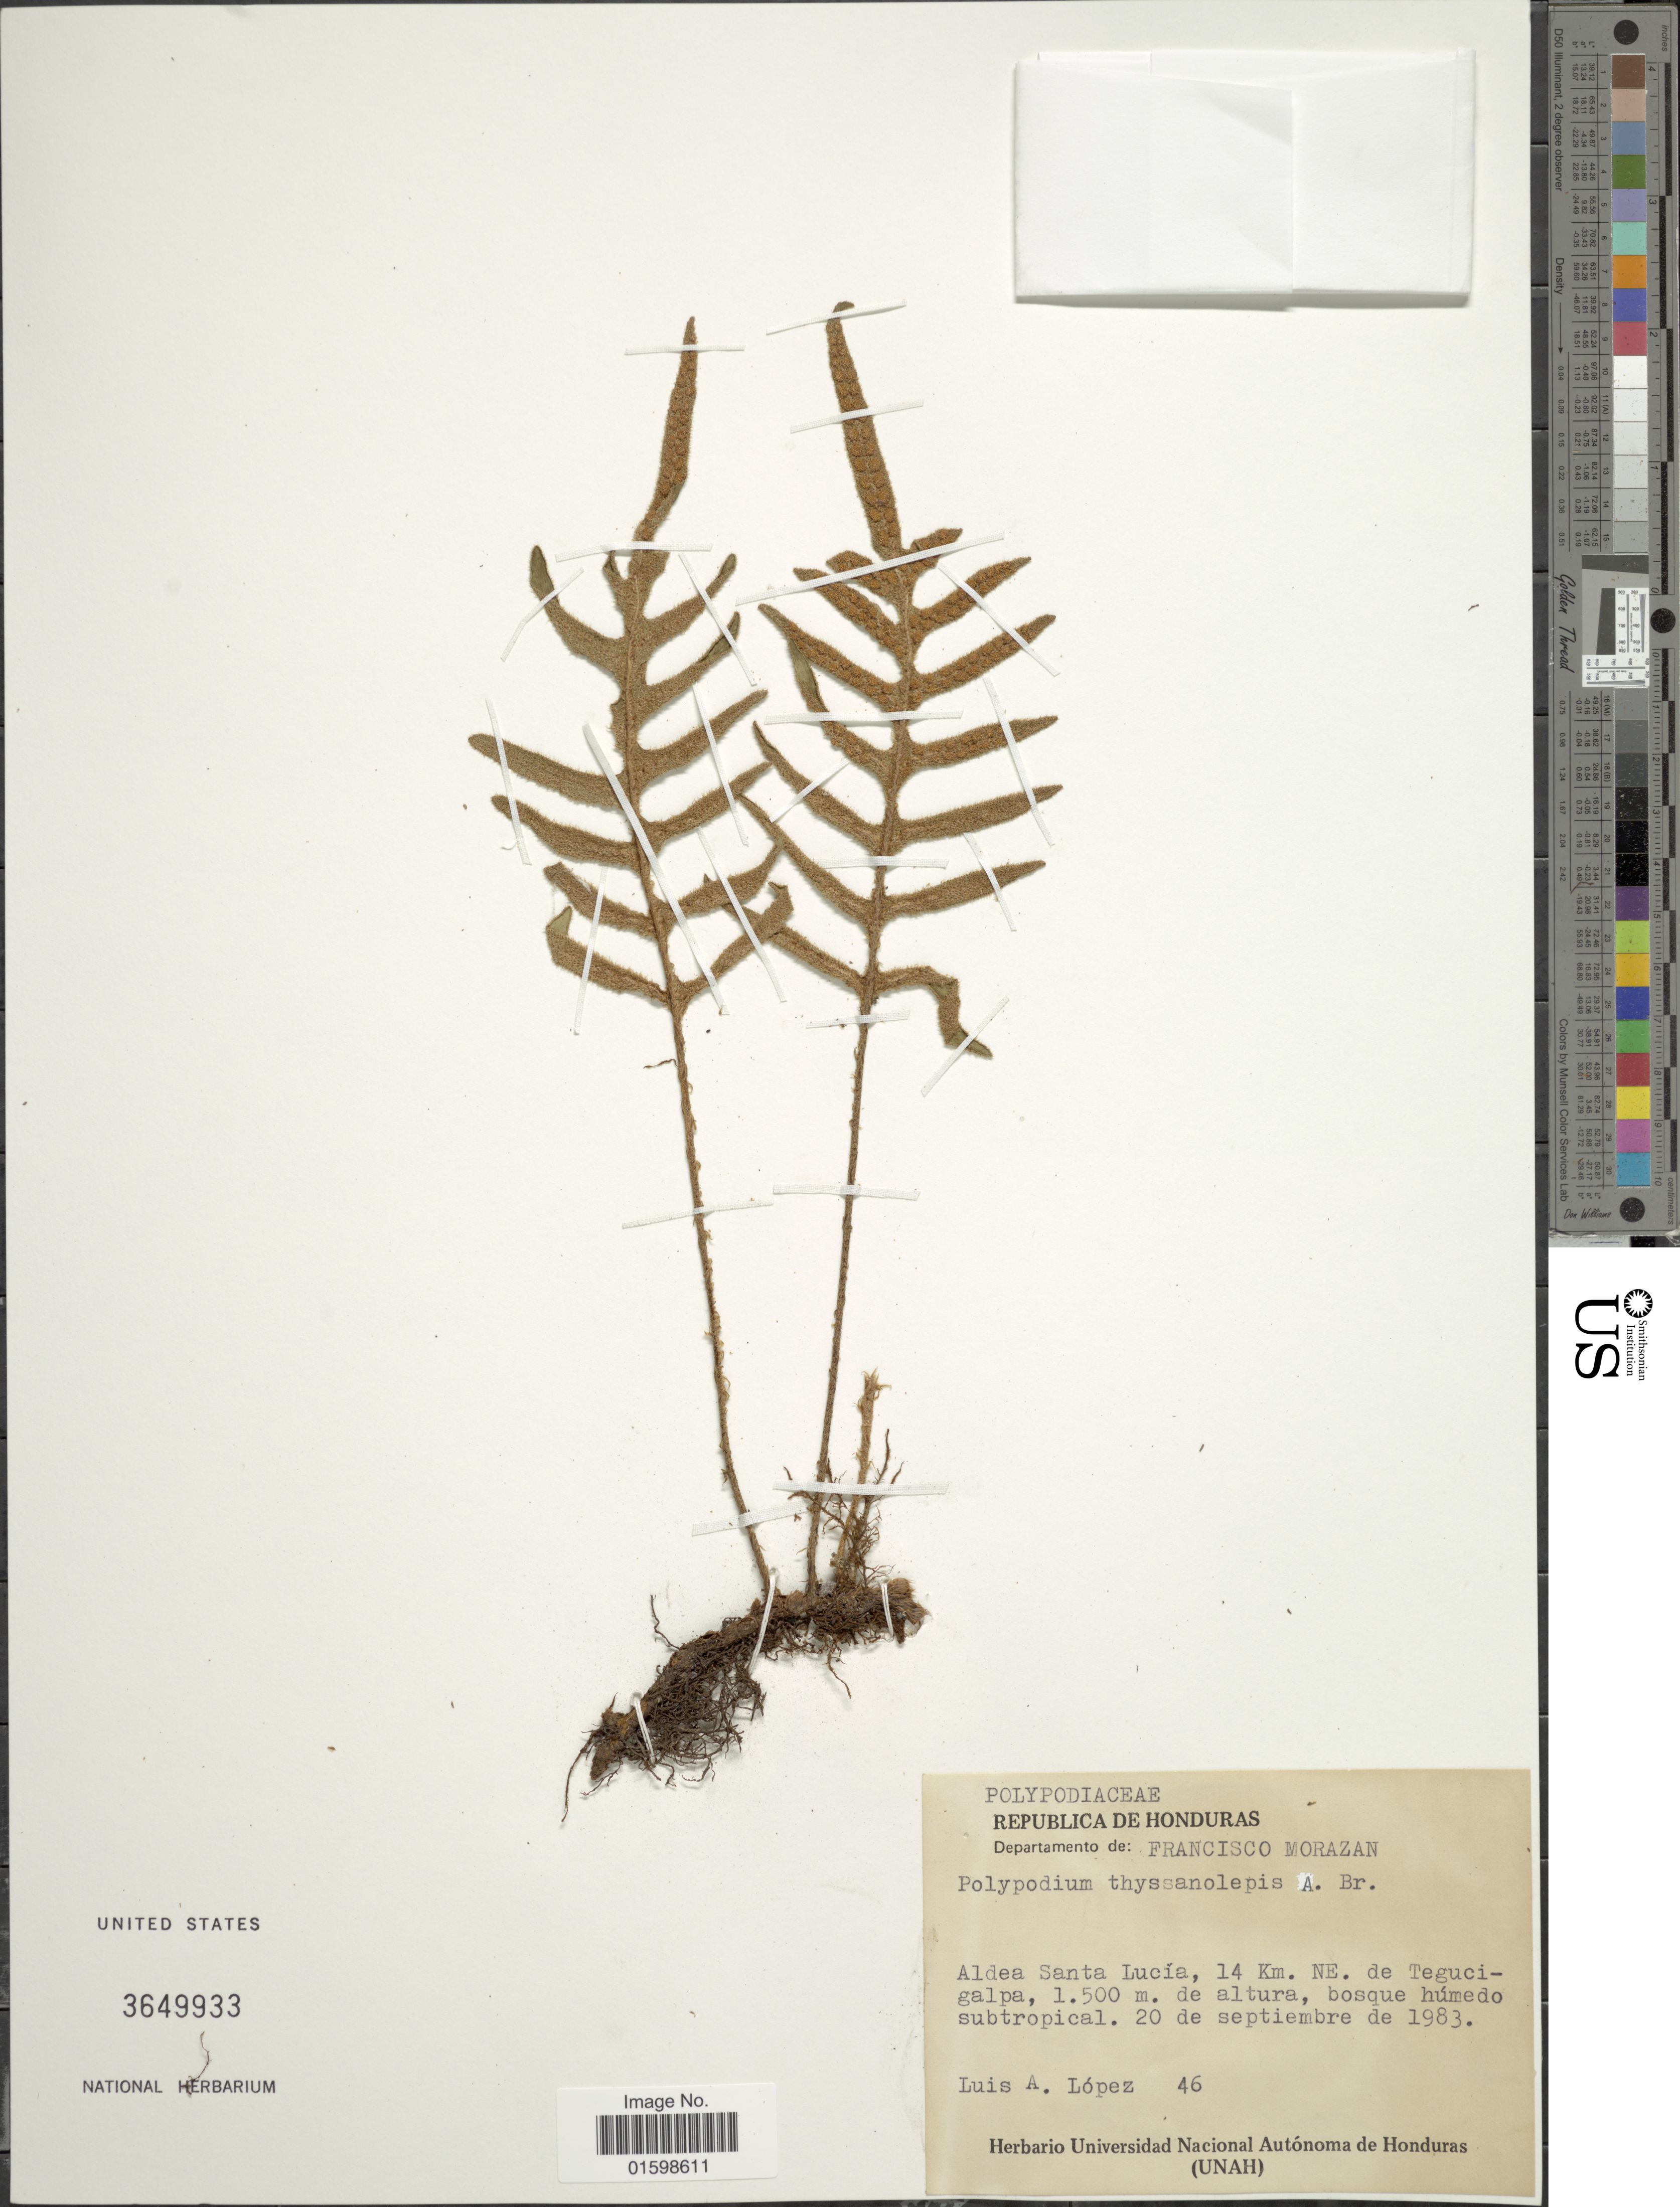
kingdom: Plantae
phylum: Tracheophyta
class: Polypodiopsida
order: Polypodiales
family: Polypodiaceae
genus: Pleopeltis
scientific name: Pleopeltis thyssanolepis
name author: (A. Braun ex Klotzsch) E.G. Andrews & Windham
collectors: L. López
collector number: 46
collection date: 1983-09-20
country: Honduras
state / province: Fco. Morazán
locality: Republica de Honduras, Departamento de: Francisco Morazan, Aldea Santa Lucía, 14 km. NE. de Tegucigalpa, bosque húmedo subtropical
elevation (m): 1500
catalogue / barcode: US 3649933